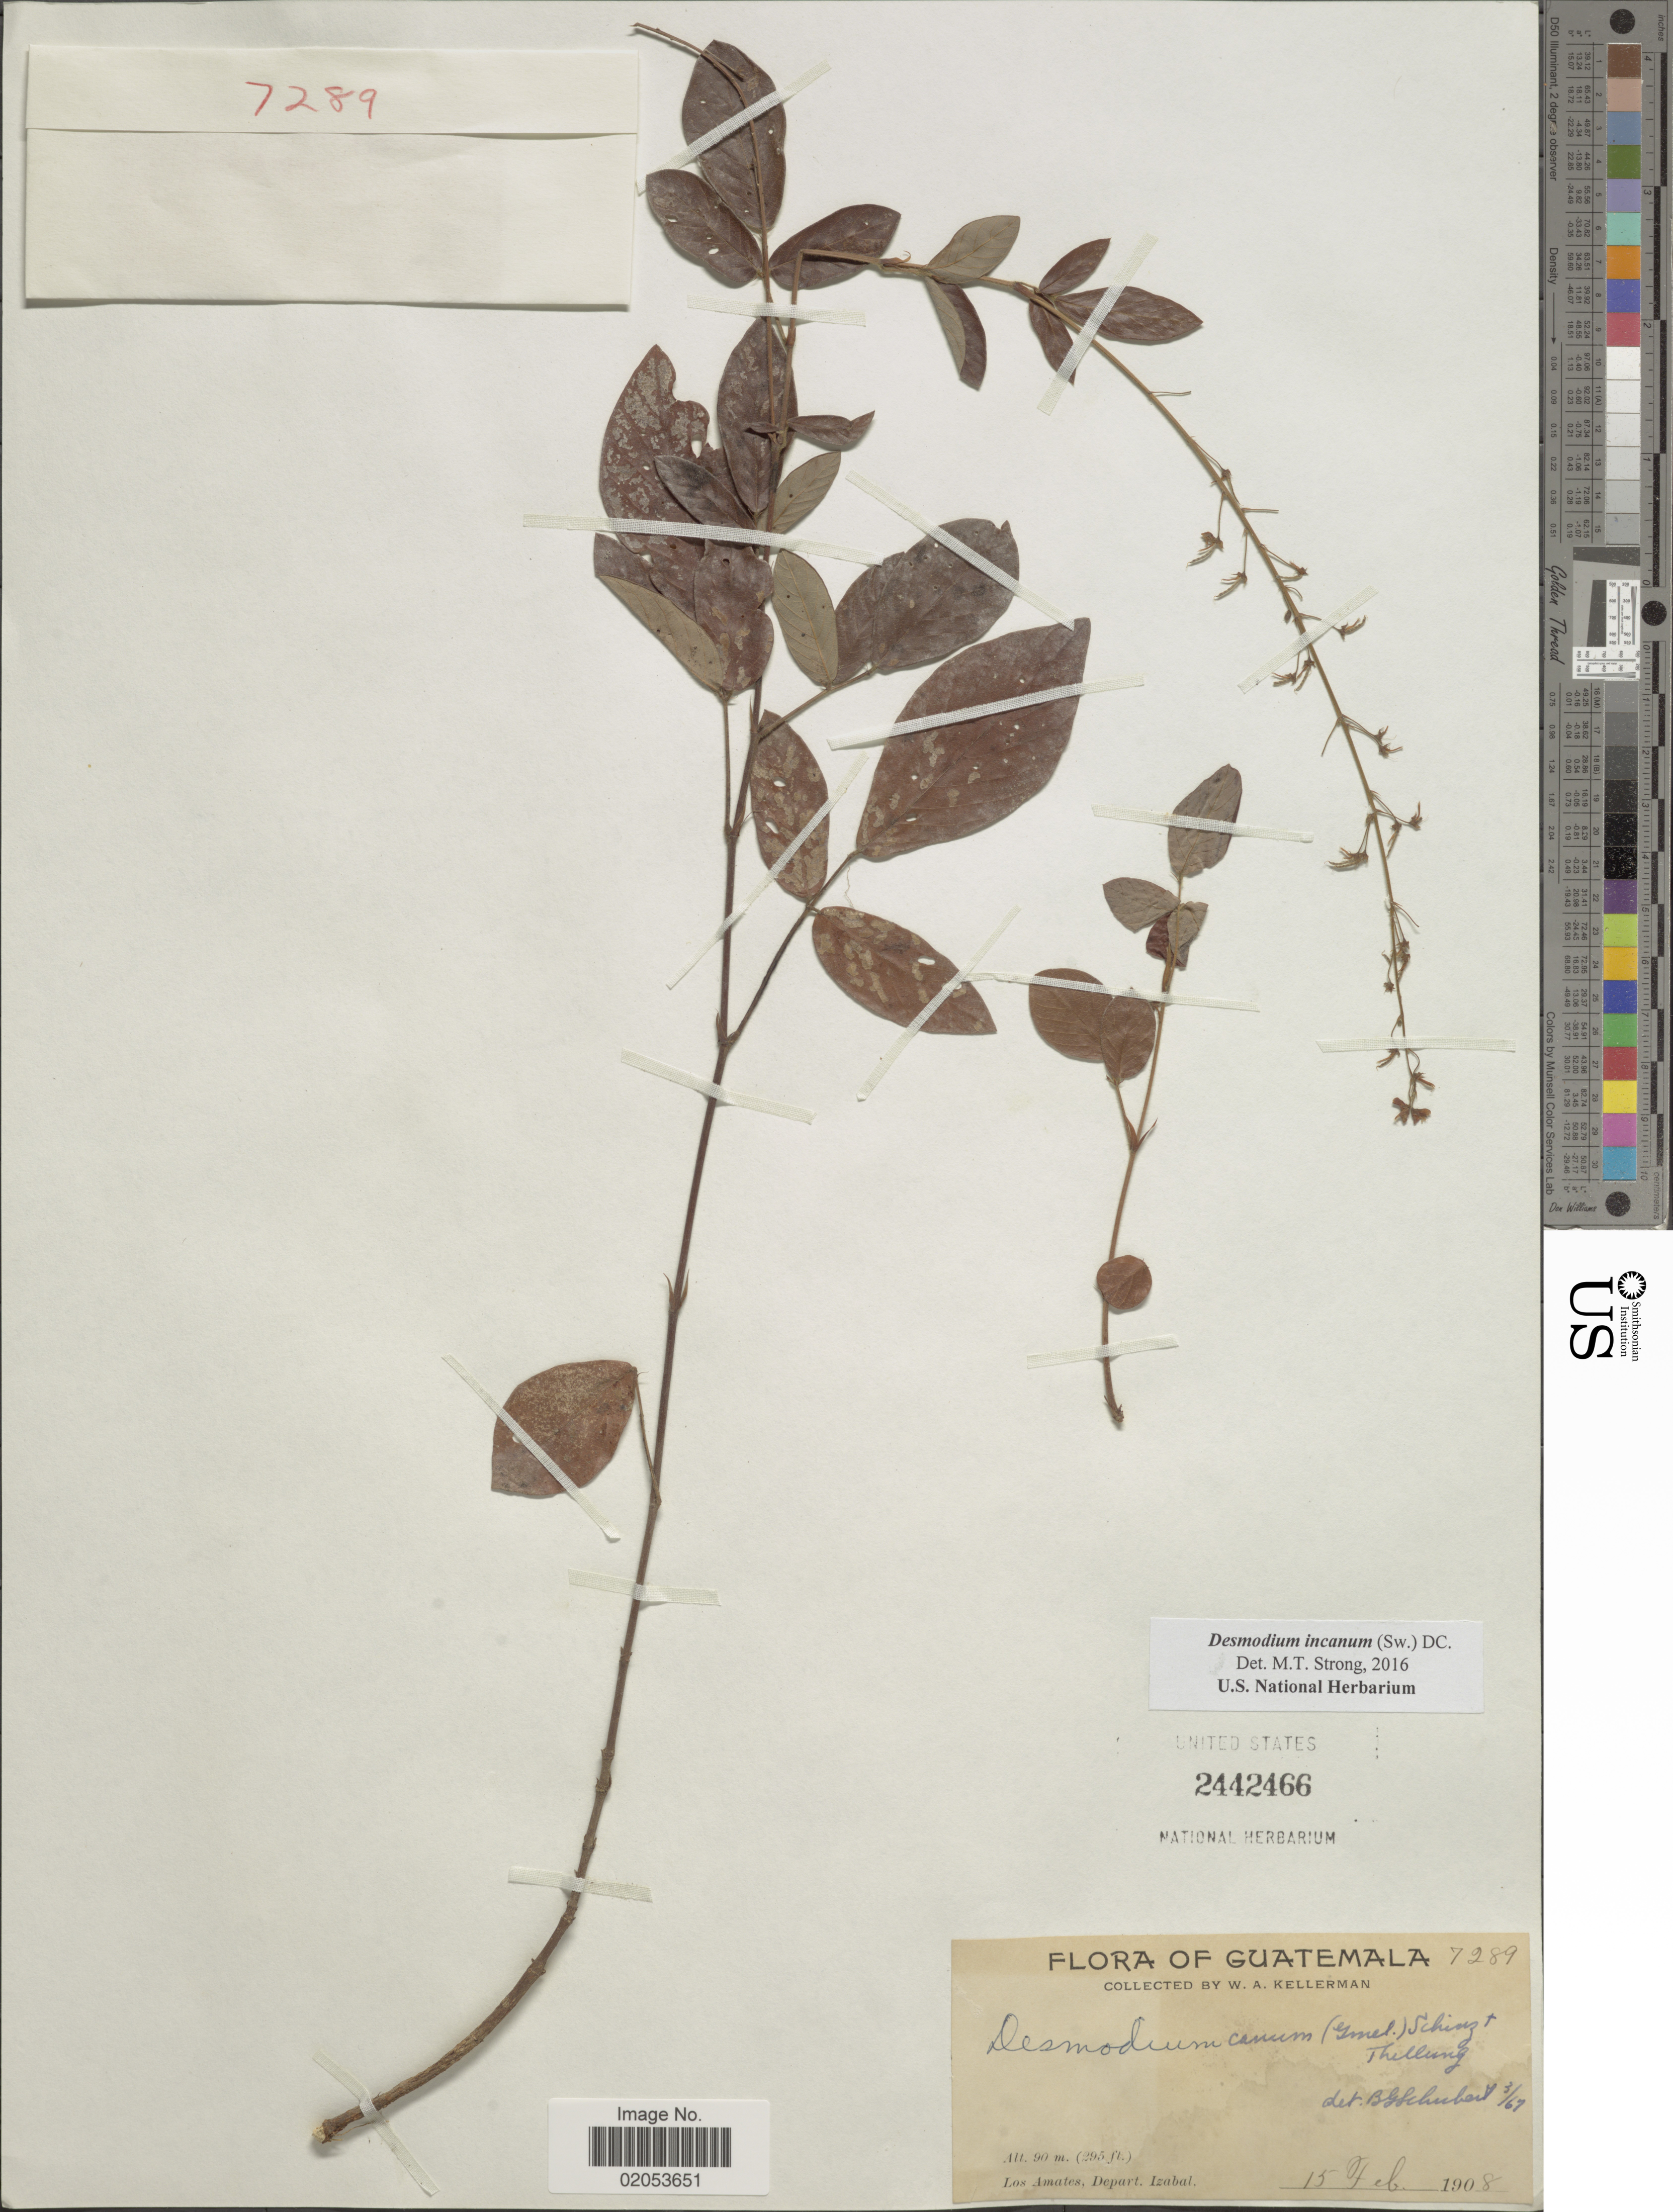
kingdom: Plantae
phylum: Tracheophyta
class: Magnoliopsida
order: Fabales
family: Fabaceae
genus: Desmodium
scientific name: Desmodium incanum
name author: (Sw.) DC.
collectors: W. Kellerman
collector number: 7289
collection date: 1908-02-15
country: Guatemala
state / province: Izabal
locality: Los Amates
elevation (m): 791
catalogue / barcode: US 2442466